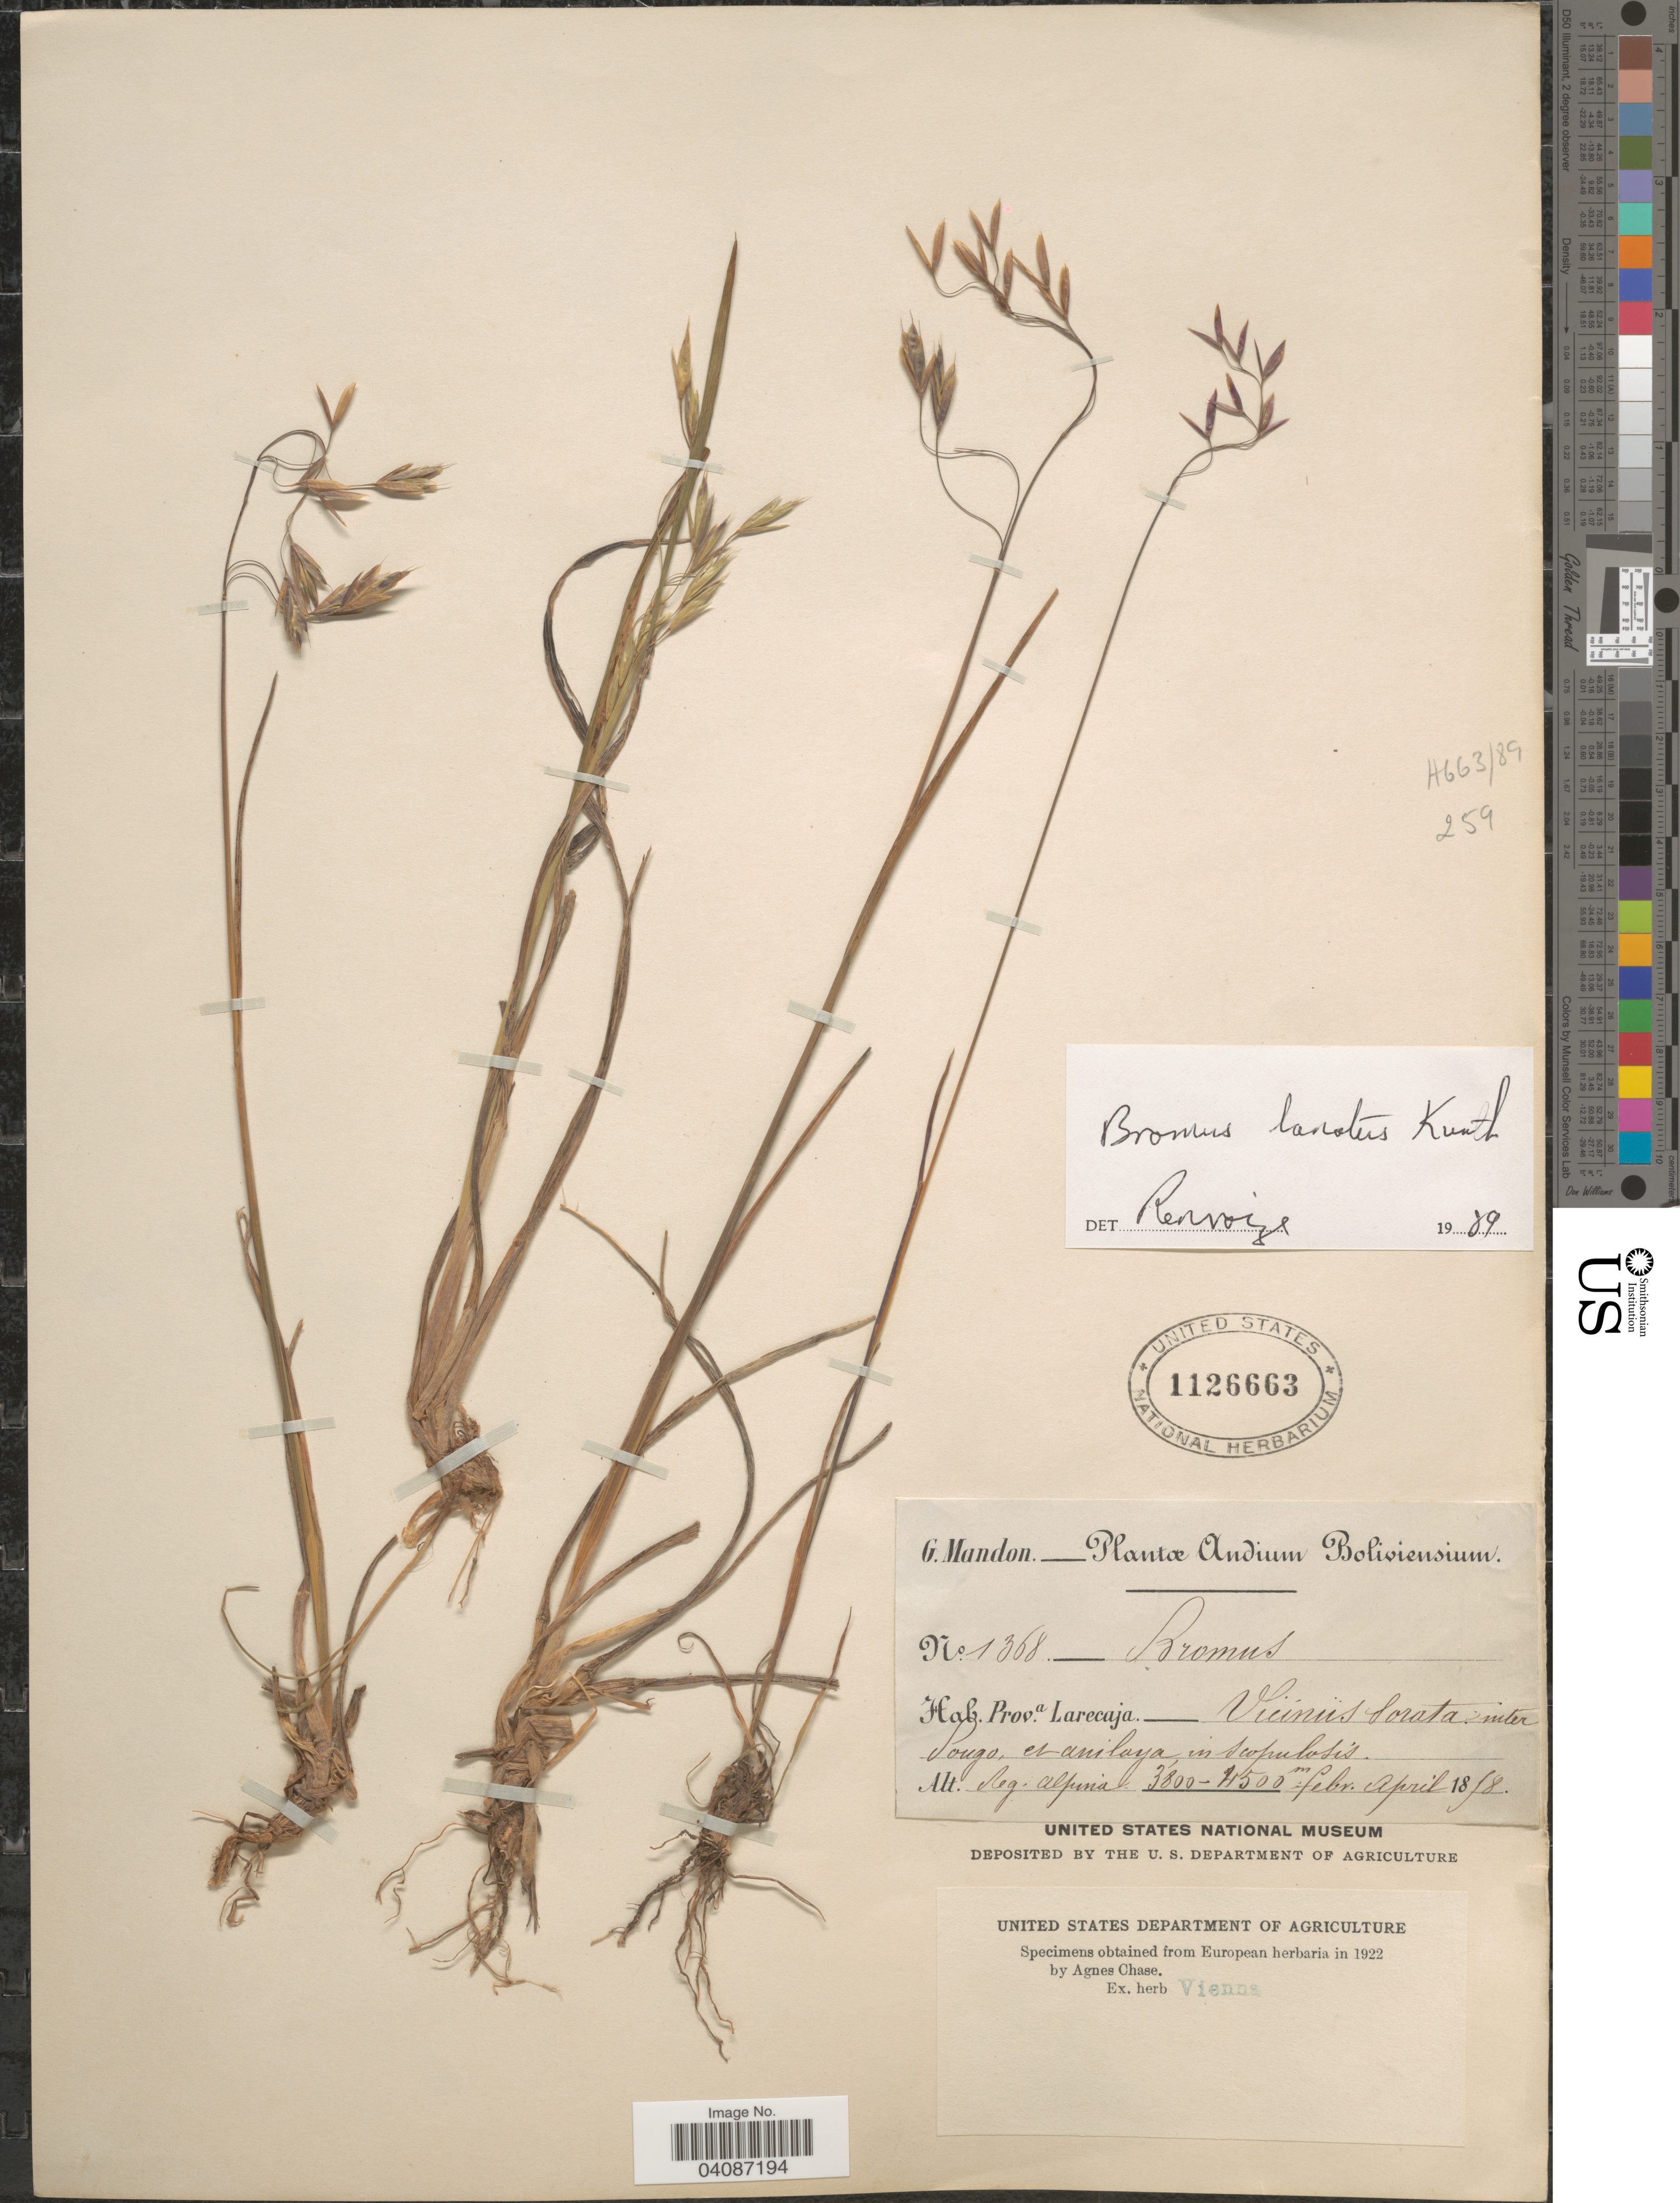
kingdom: Plantae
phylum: Tracheophyta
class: Liliopsida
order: Poales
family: Poaceae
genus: Bromus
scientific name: Bromus lanatus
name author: Kunth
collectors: G. Mandon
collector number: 1368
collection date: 1858-02/1858-04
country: Bolivia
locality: Andium Boliviensium. Prov.a Larecaja. - Viciniis Sorata : inter Pongo, et anilaya, in scopulosis. Reg. Alpina.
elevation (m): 3800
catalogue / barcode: US 1126663